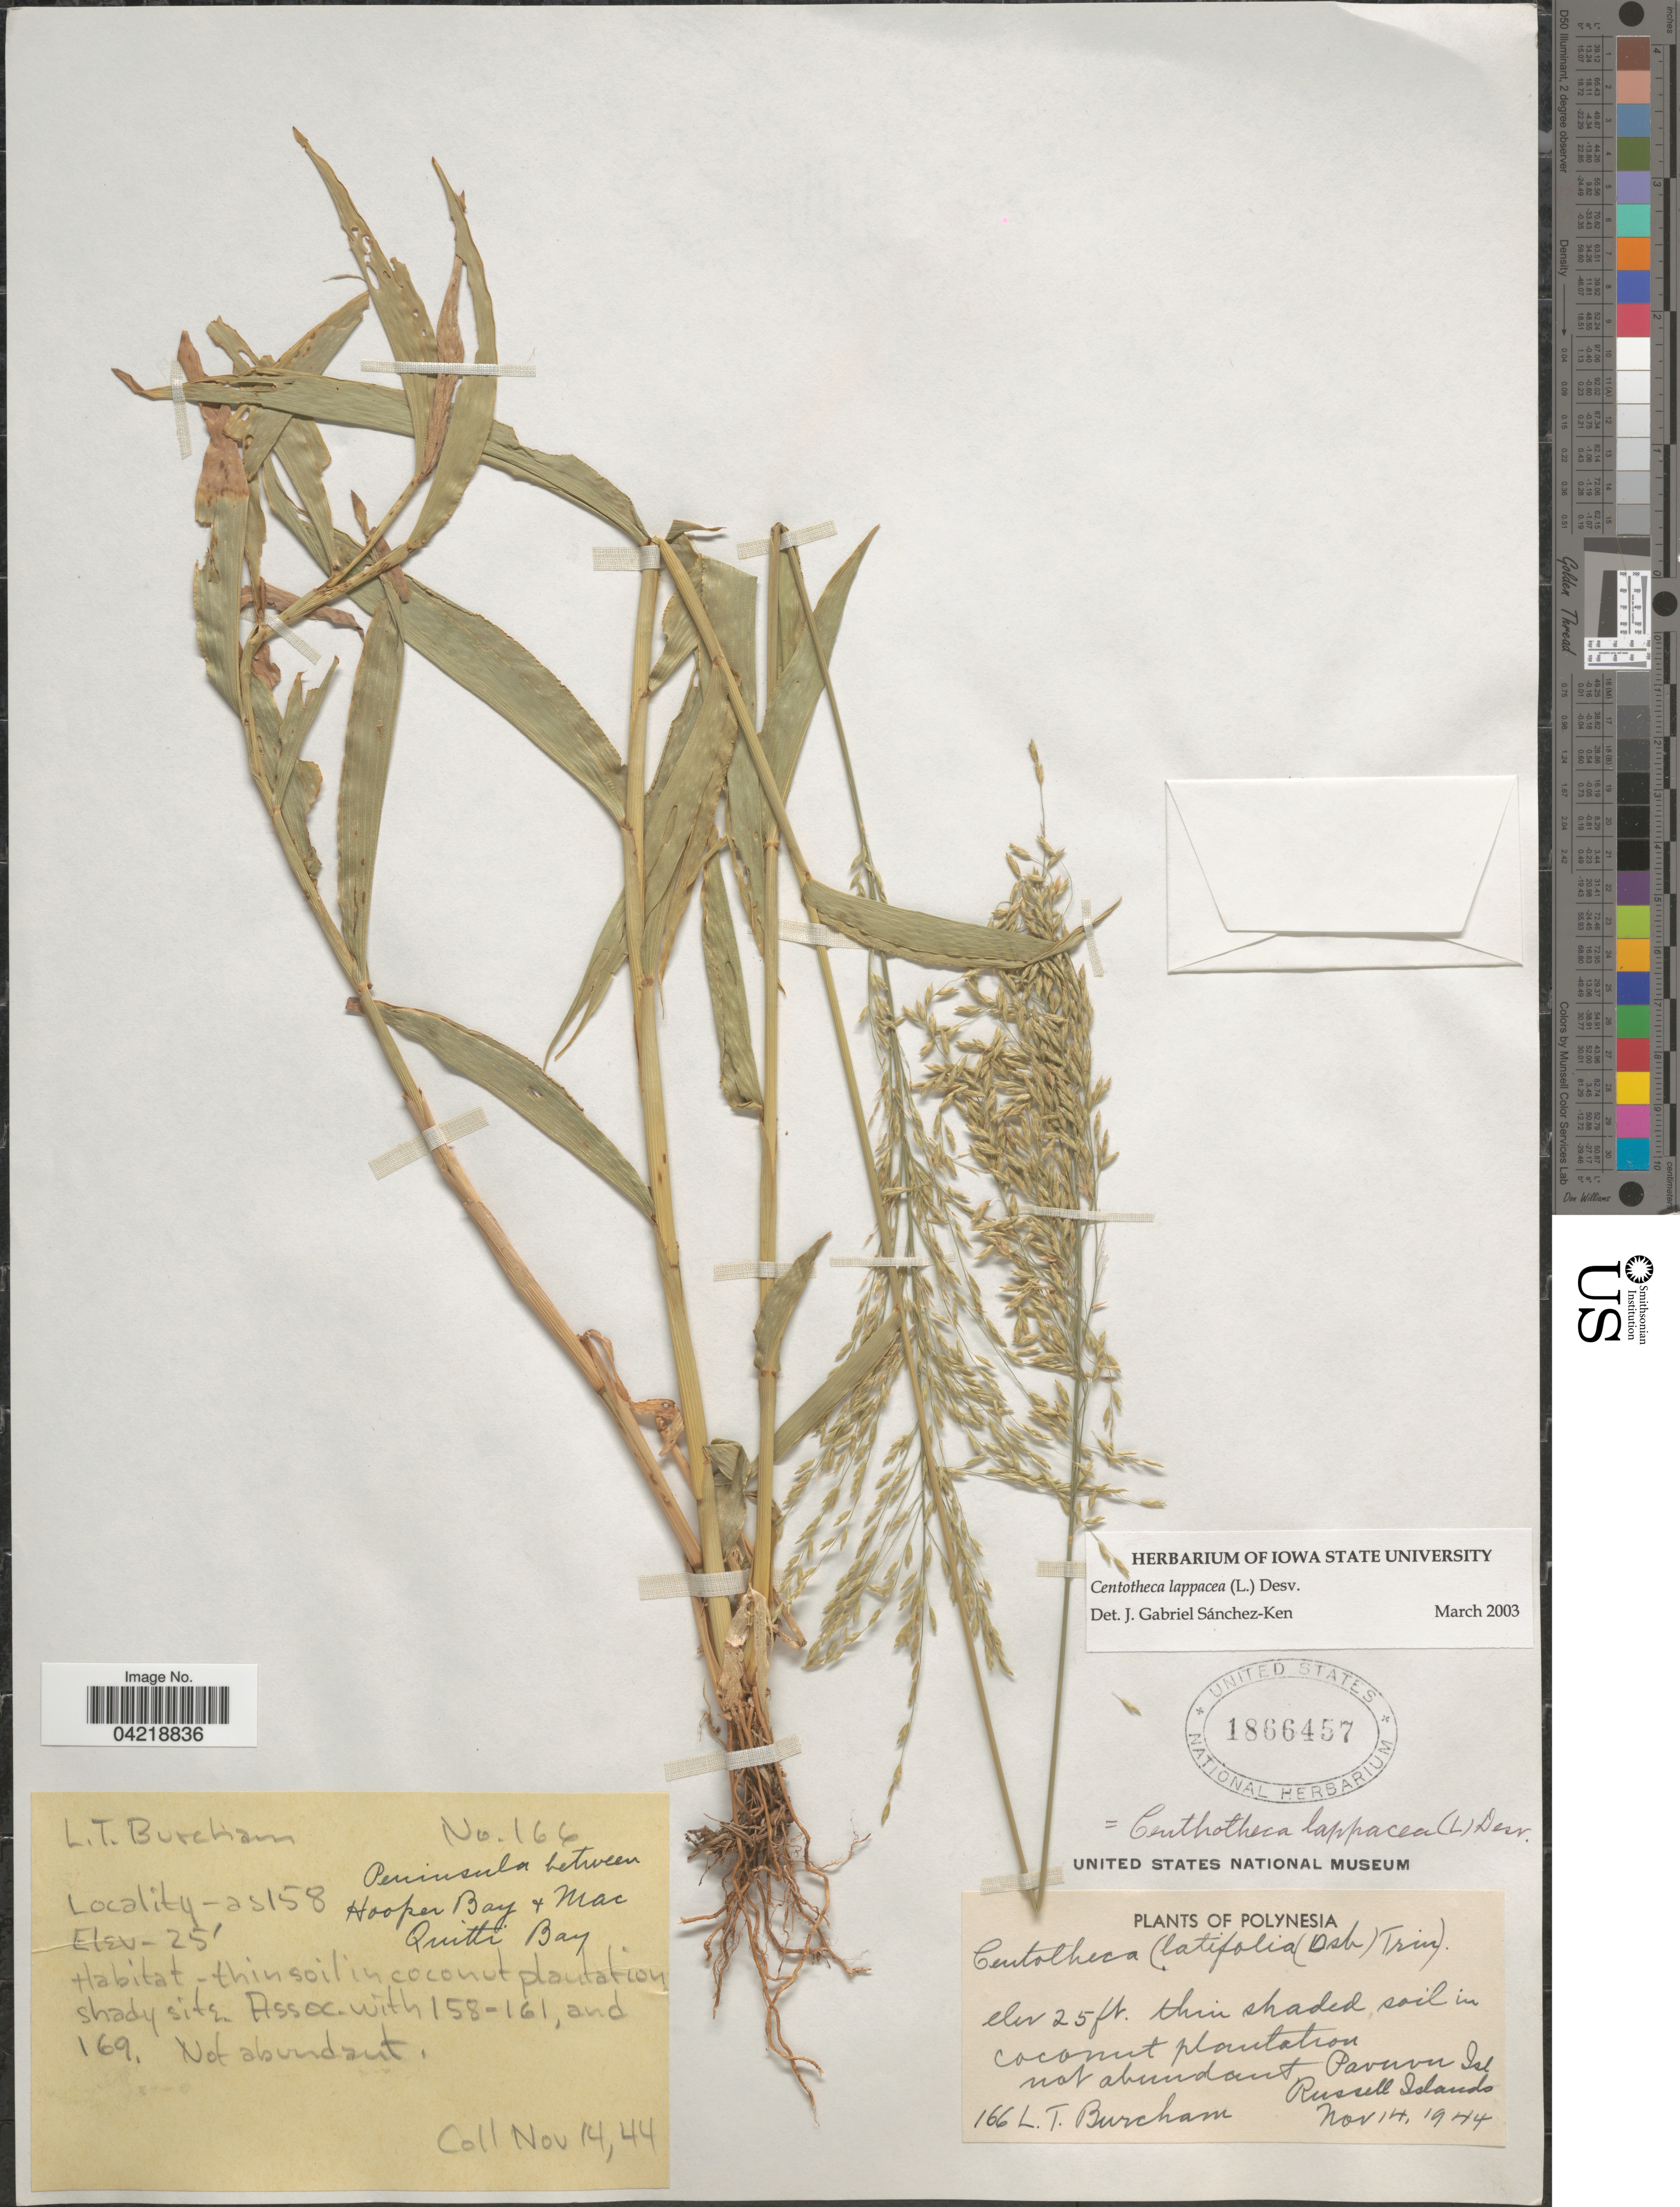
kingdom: Plantae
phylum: Tracheophyta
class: Liliopsida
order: Poales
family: Poaceae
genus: Centotheca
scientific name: Centotheca lappacea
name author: (L.) Desv.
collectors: L. Burcham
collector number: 166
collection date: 1944-11-14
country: French Polynesia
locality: Polynesia. Peninsula between Hooper Bay & Mac Quitti Bay. Pavuvu Isl. Russel Islands. As158.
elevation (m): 8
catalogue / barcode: US 1866457